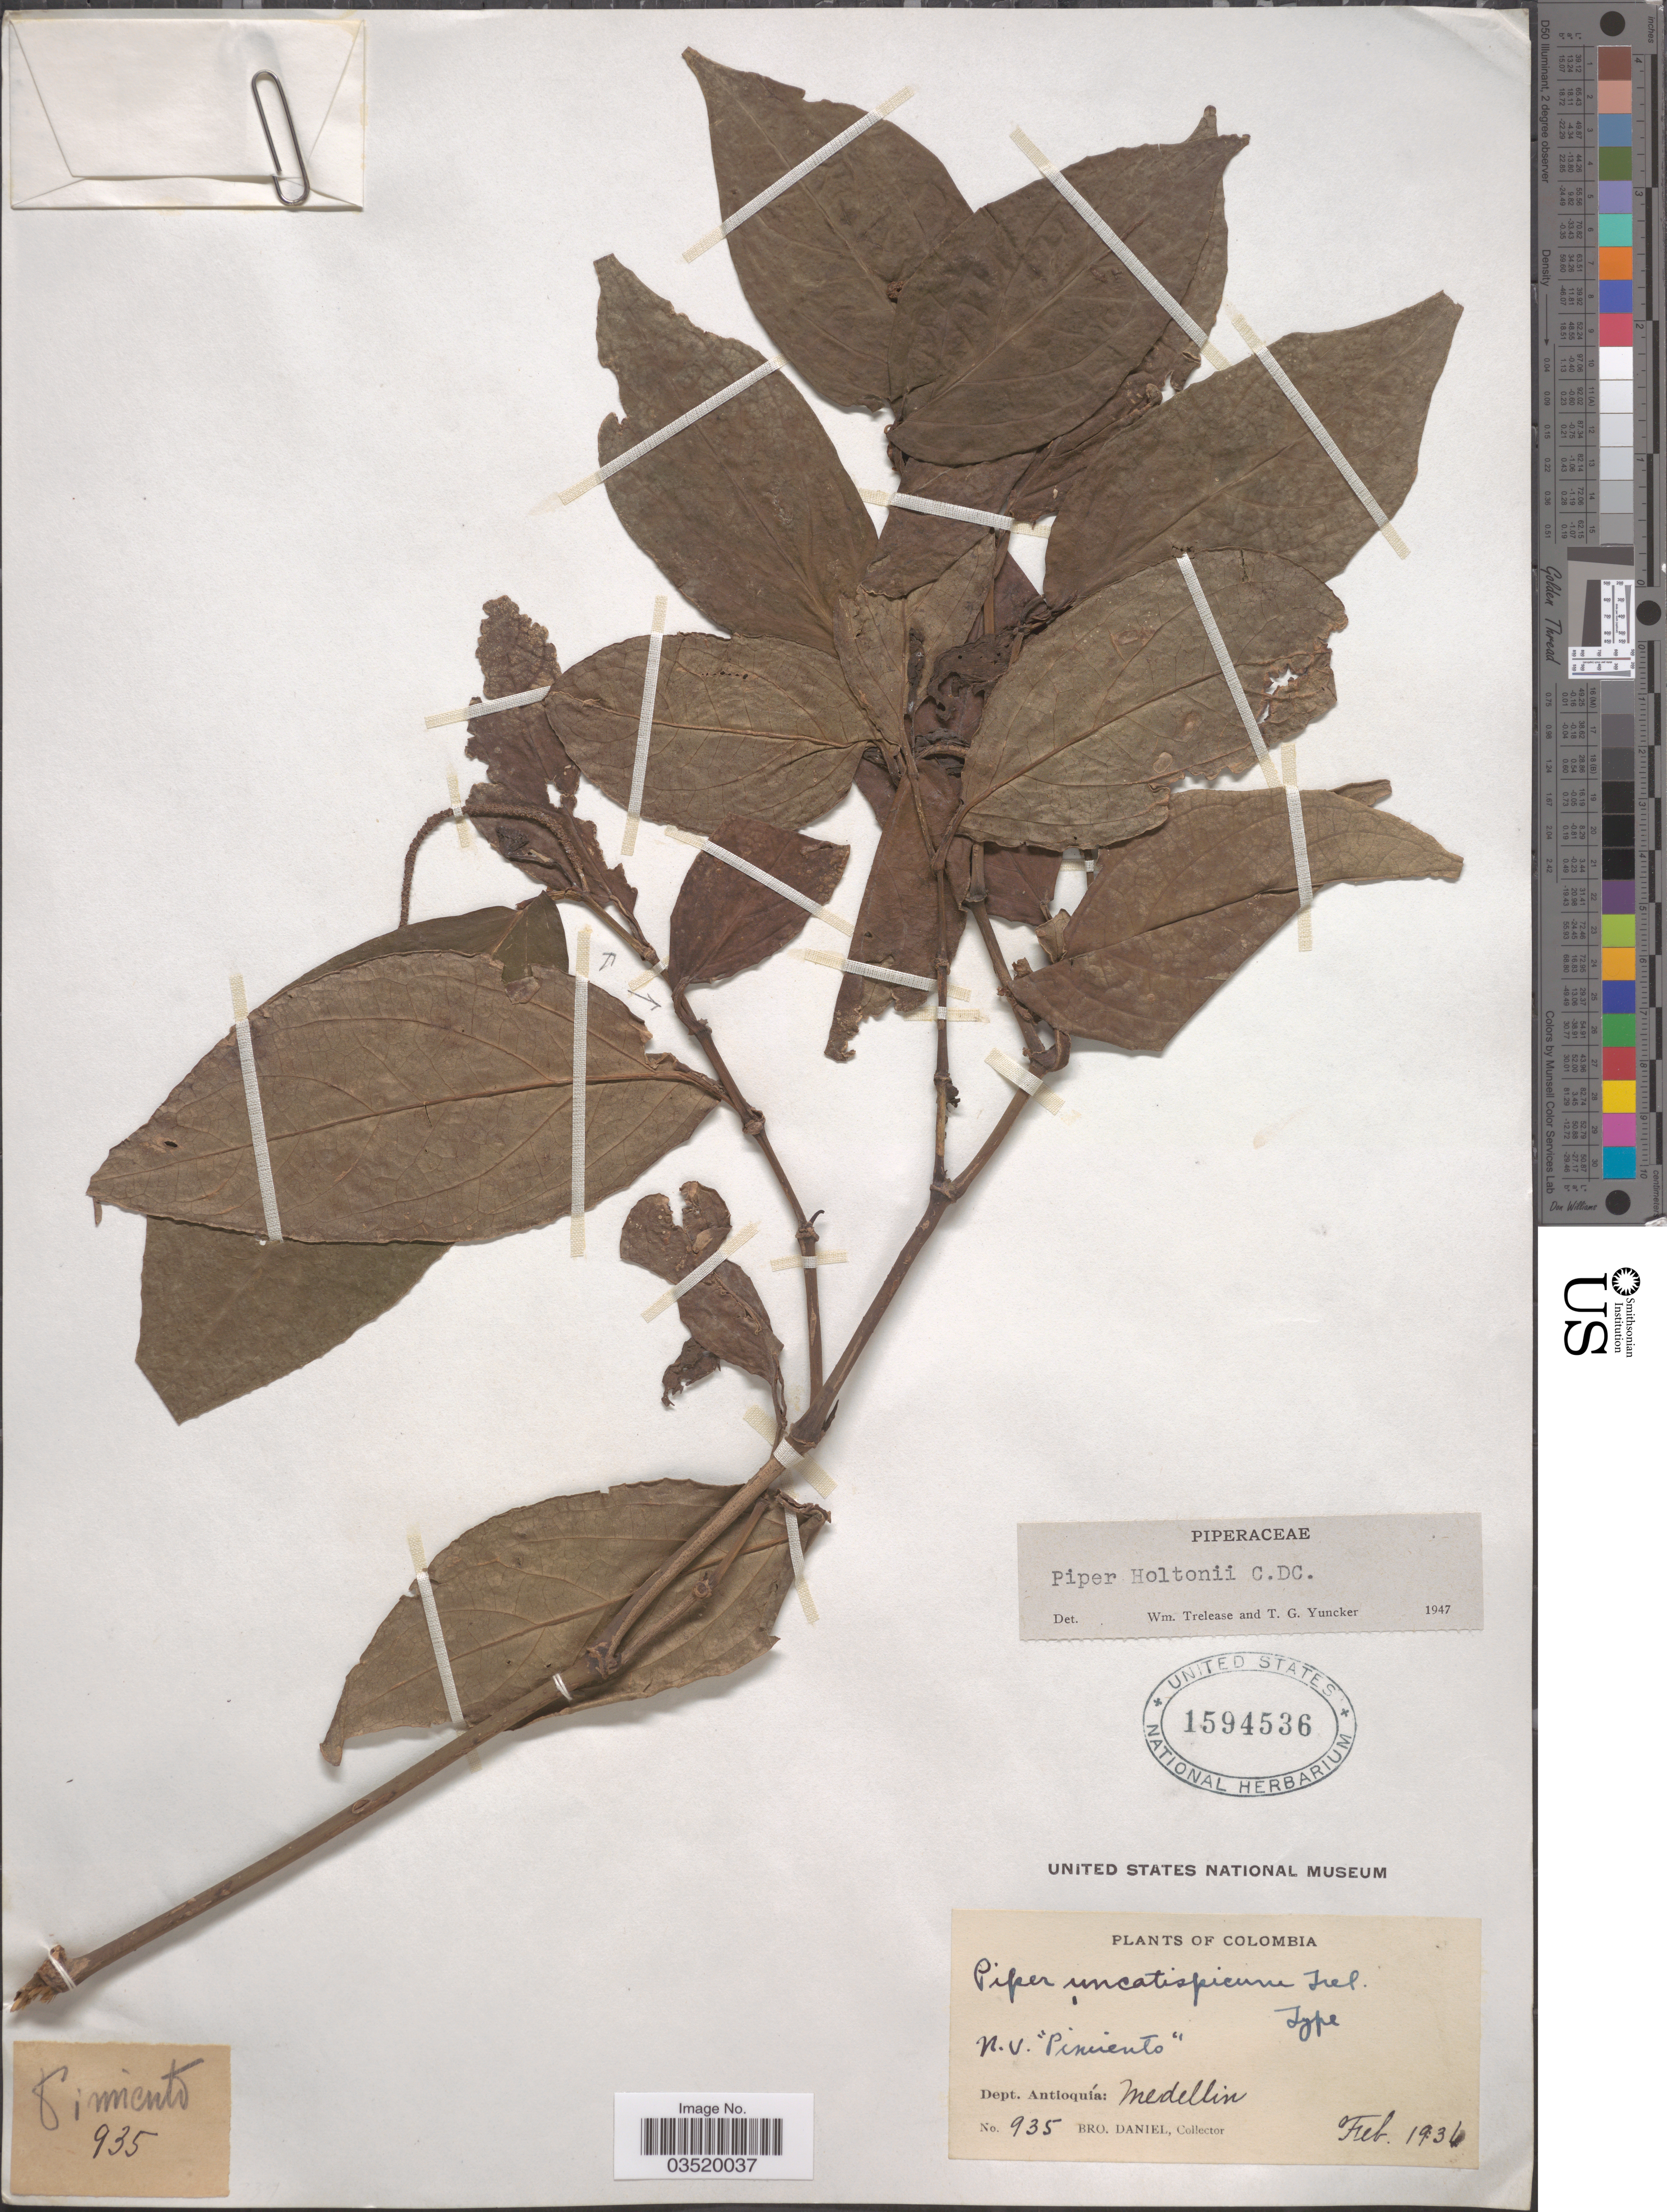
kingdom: Plantae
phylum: Tracheophyta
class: Magnoliopsida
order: Piperales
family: Piperaceae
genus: Piper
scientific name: Piper holtonii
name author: Trel.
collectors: Bro. Daniel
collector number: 935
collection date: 1936-02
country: Colombia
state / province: Antioquia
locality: Dept. Antioquía: Medellin.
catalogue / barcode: US 1594536